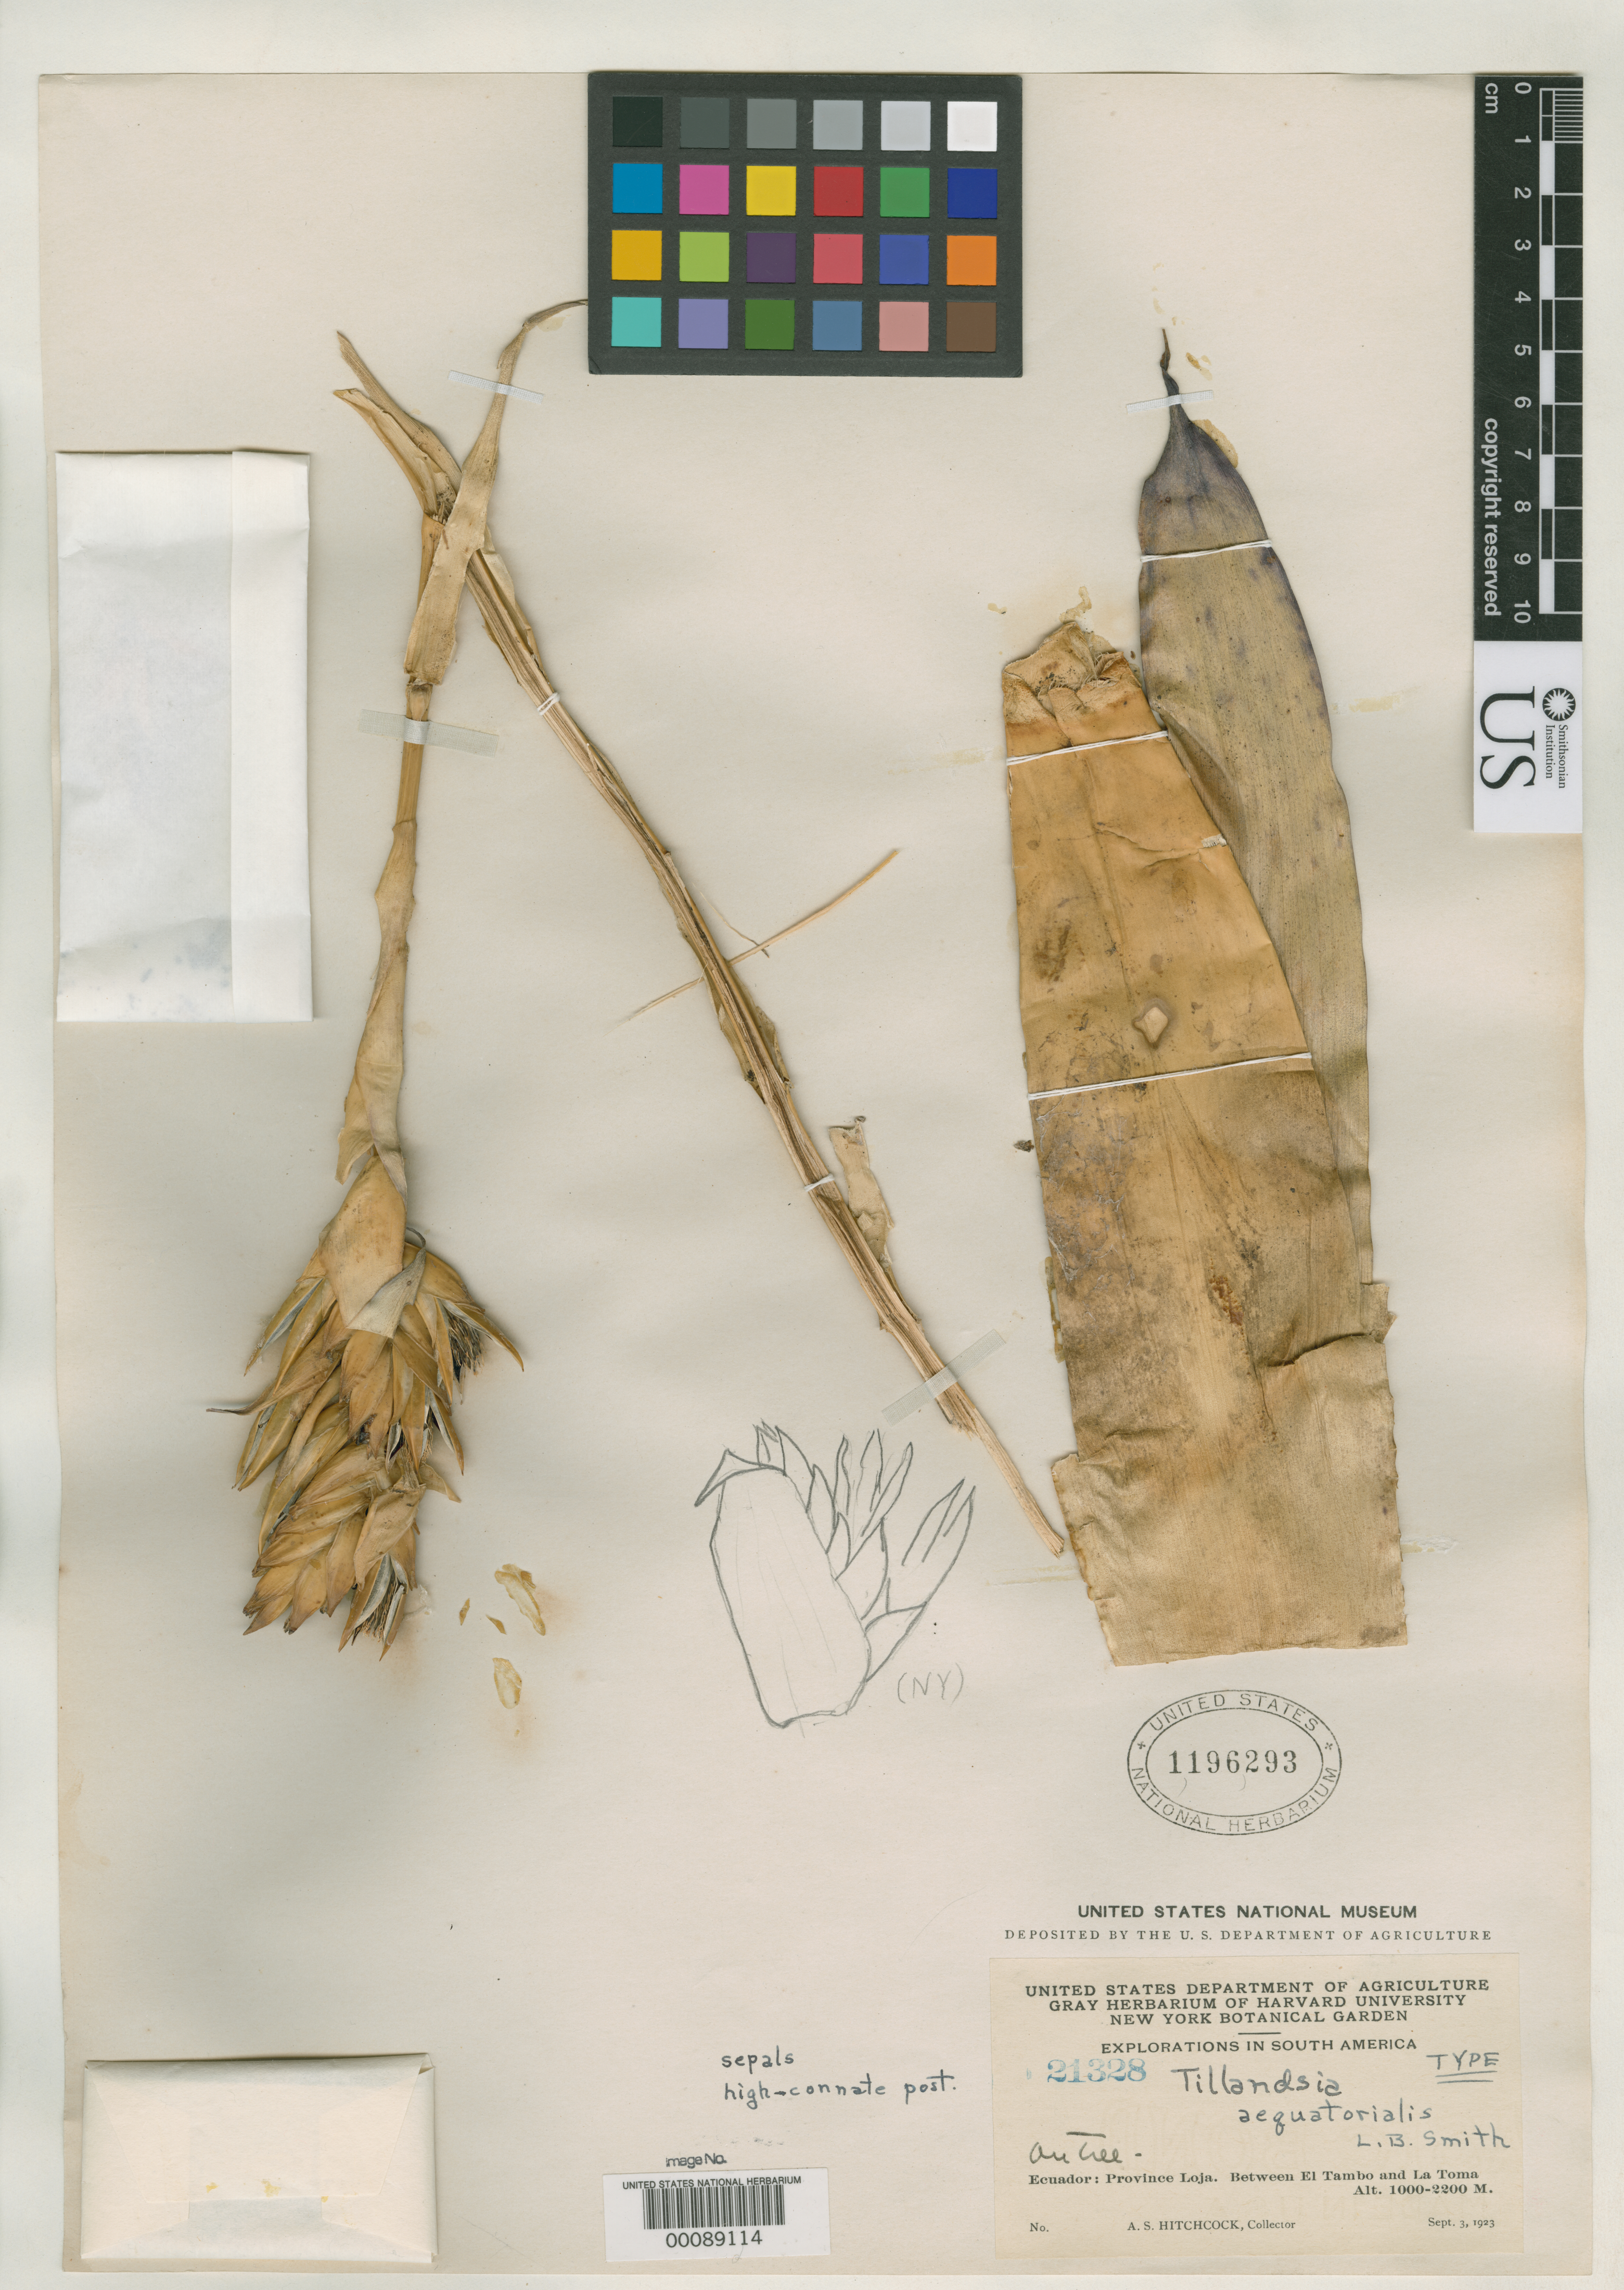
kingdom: Plantae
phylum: Tracheophyta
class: Liliopsida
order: Poales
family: Bromeliaceae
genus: Tillandsia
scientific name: Tillandsia aequatorialis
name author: L.B. Sm.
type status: Holotype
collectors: A. S. Hitchcock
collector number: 21328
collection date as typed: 03 Sep 1923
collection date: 1923-09-03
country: Ecuador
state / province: Loja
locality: Between El Tambo and La Toma.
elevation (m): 1000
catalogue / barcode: US 1196293